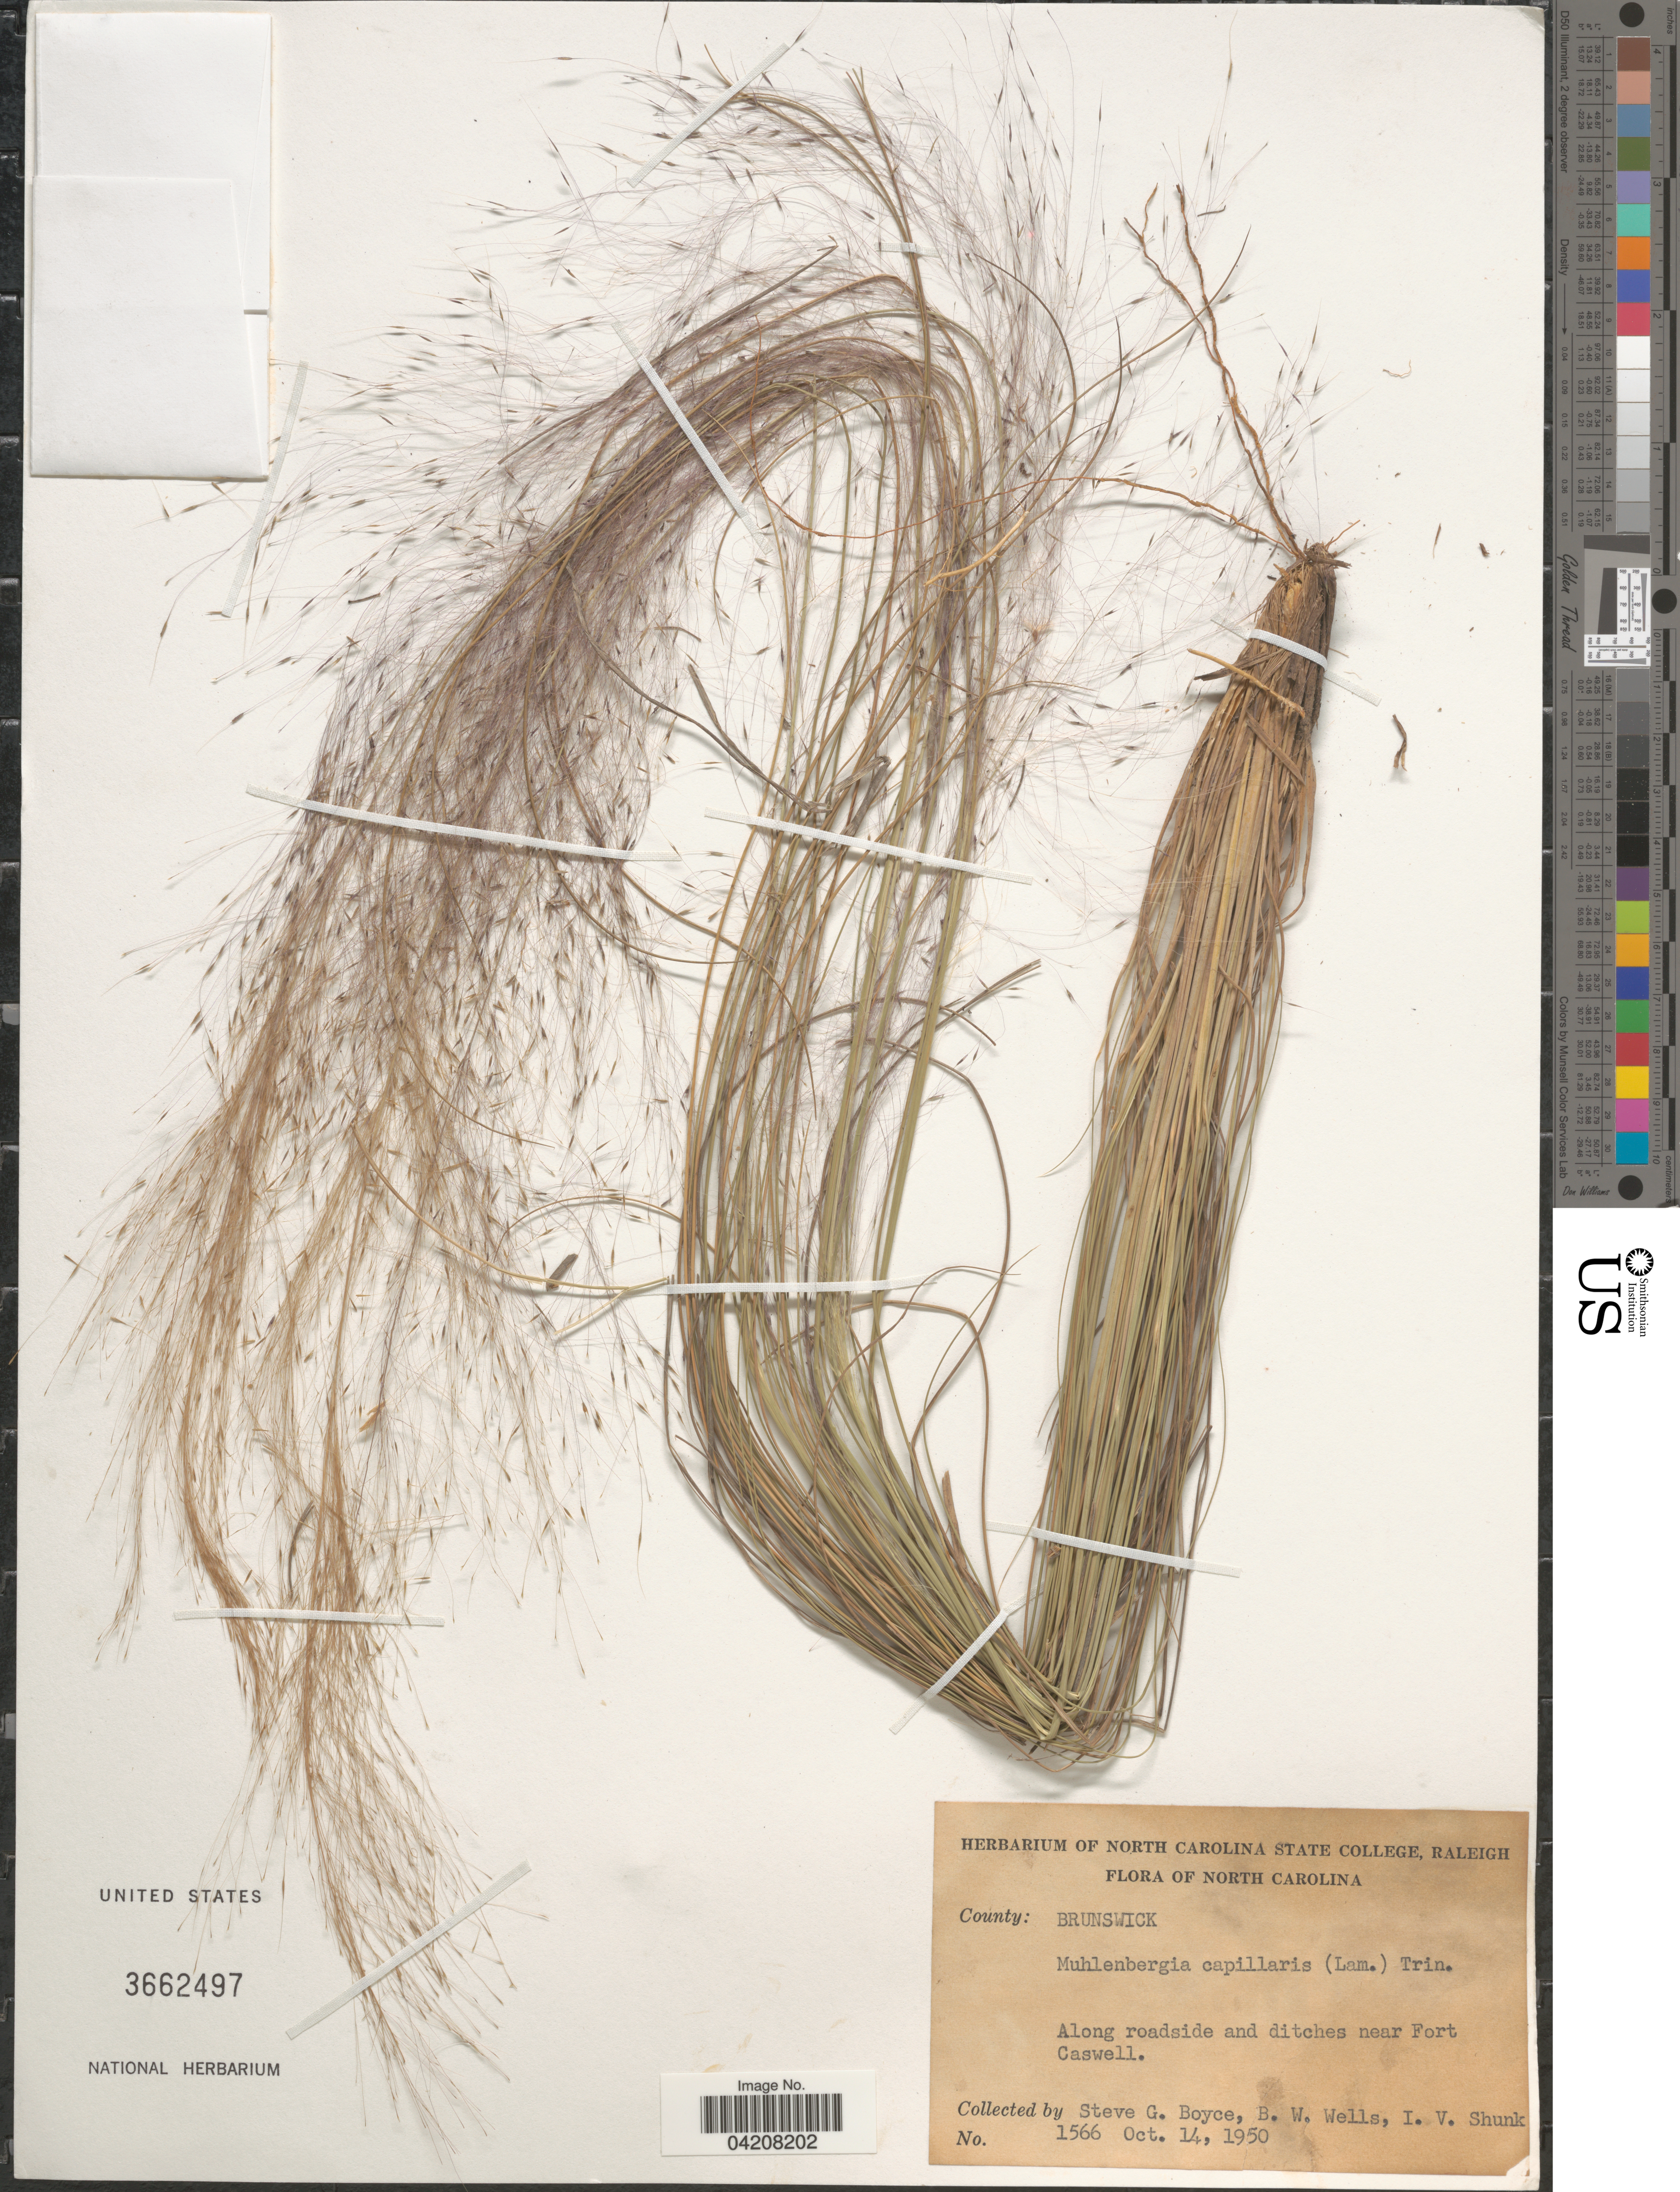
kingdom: Plantae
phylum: Tracheophyta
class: Liliopsida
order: Poales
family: Poaceae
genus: Muhlenbergia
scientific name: Muhlenbergia capillaris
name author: (Lam.) Trin.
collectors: S. Boyce, B. Wells & I. Shunk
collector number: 1566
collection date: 1950-10-14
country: United States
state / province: North Carolina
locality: County: Brunswick. Along roadside and ditches near Fort Caswell.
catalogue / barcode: US 3662497